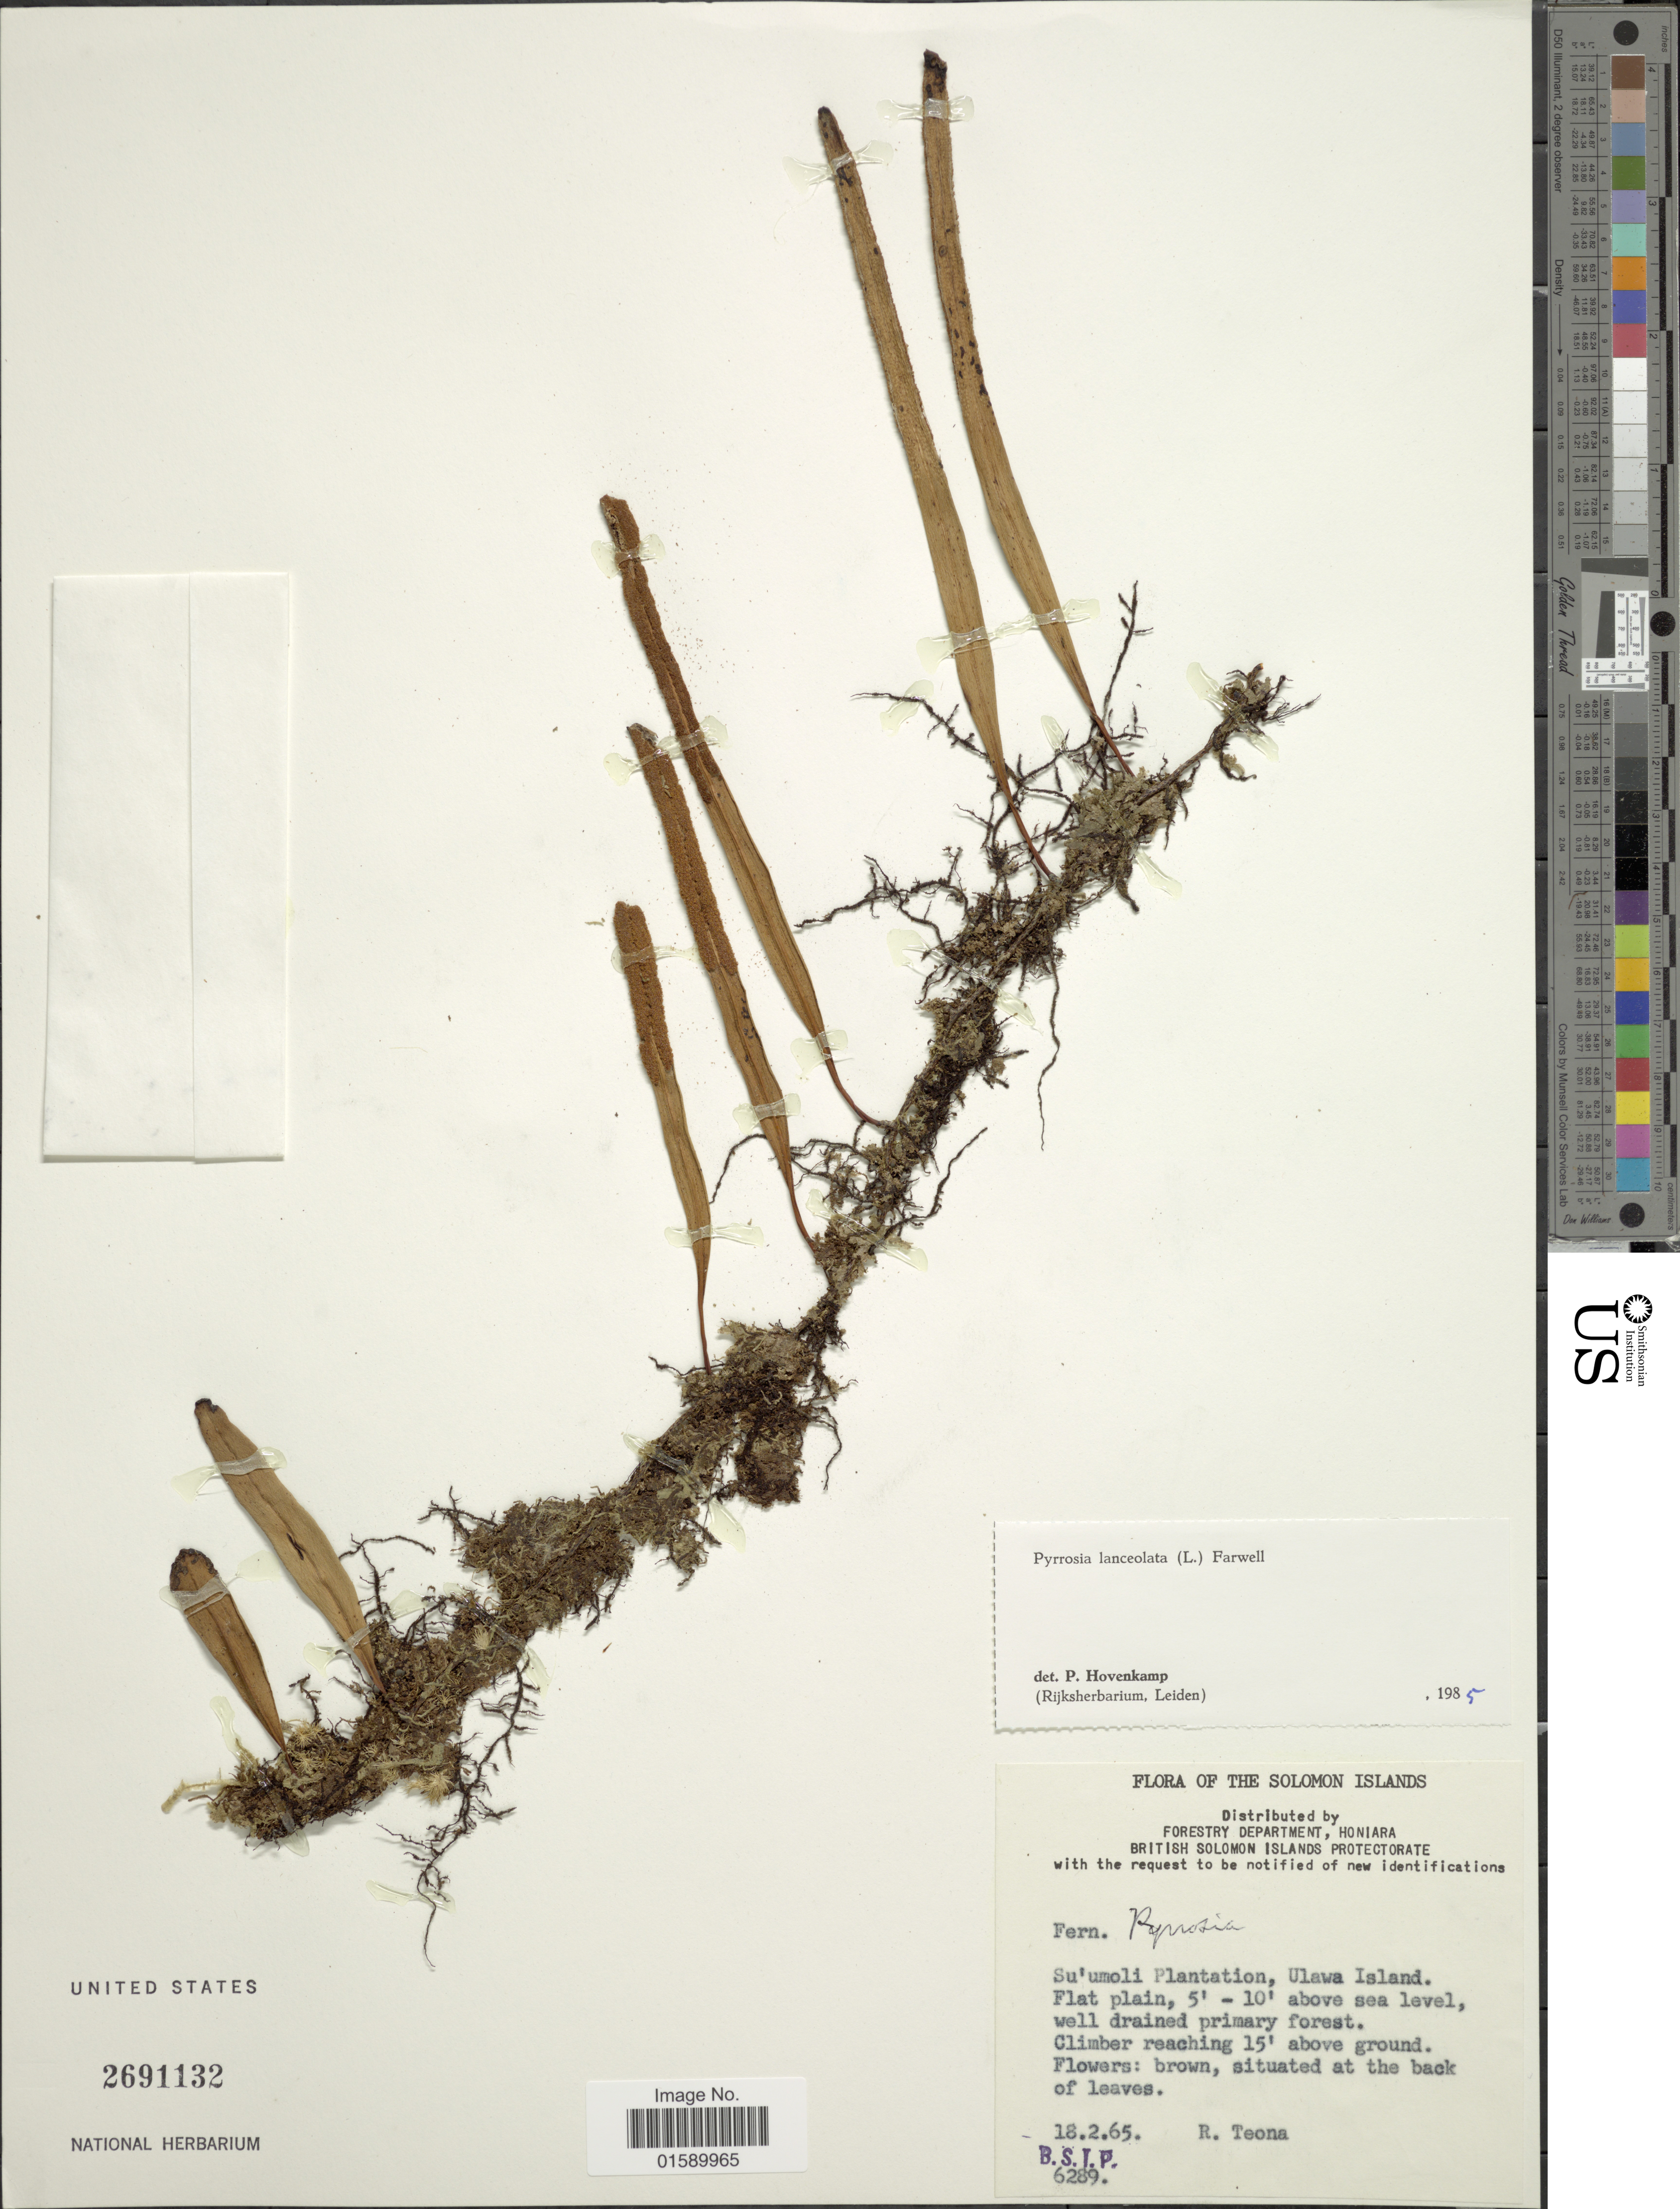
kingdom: Plantae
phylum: Tracheophyta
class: Polypodiopsida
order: Polypodiales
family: Polypodiaceae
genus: Pyrrosia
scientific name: Pyrrosia lanceolata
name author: (L.) Farw.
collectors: R. Teona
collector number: BSIP6289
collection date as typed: Transcribed d/m/y: 18/2/65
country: Solomon Islands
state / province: Solomon Islands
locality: Solomon Islands. Su'umoli Plantation, Ulawa Island.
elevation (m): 2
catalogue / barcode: US 2691132